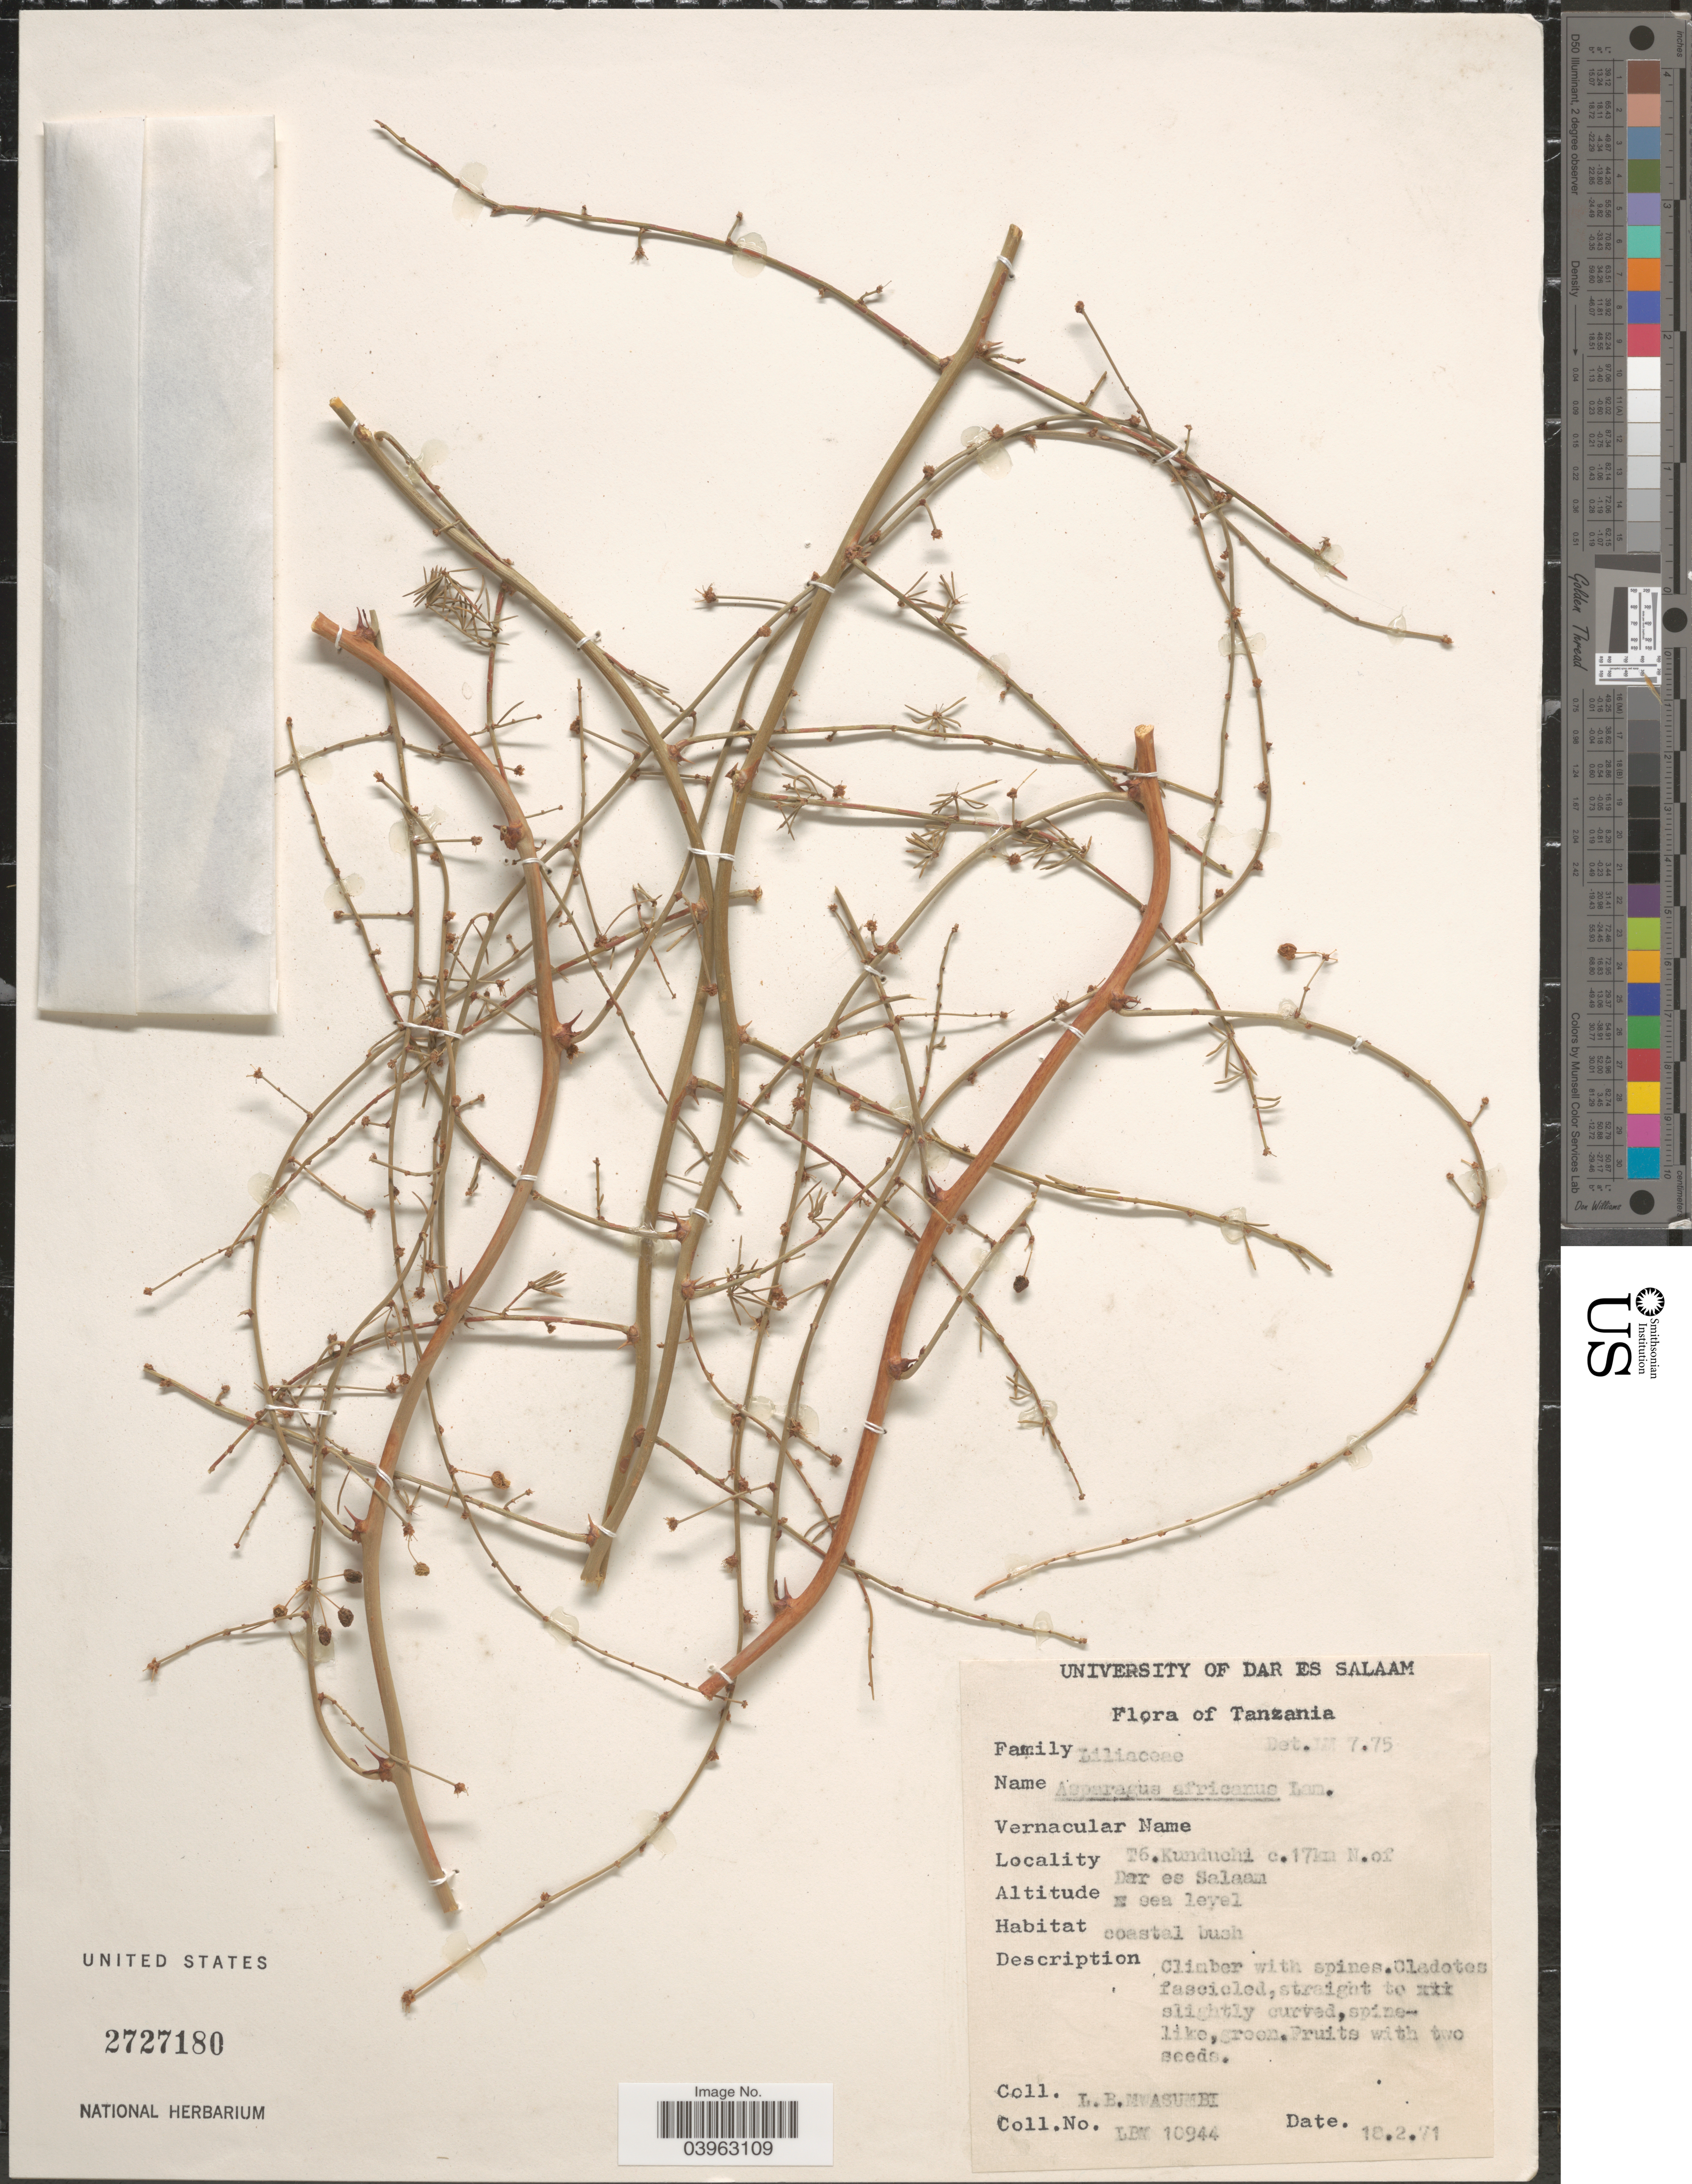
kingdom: Plantae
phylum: Tracheophyta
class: Liliopsida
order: Asparagales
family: Asparagaceae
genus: Asparagus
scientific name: Asparagus africanus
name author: Lam.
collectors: L. Mwasumbi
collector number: LBM 10944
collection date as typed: Transcribed d/m/y: 18/2/71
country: Tanzania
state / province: Dar es Salaam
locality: T6.Kunduchi c.17km N.of Dar es Salaam.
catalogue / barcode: US 2727180